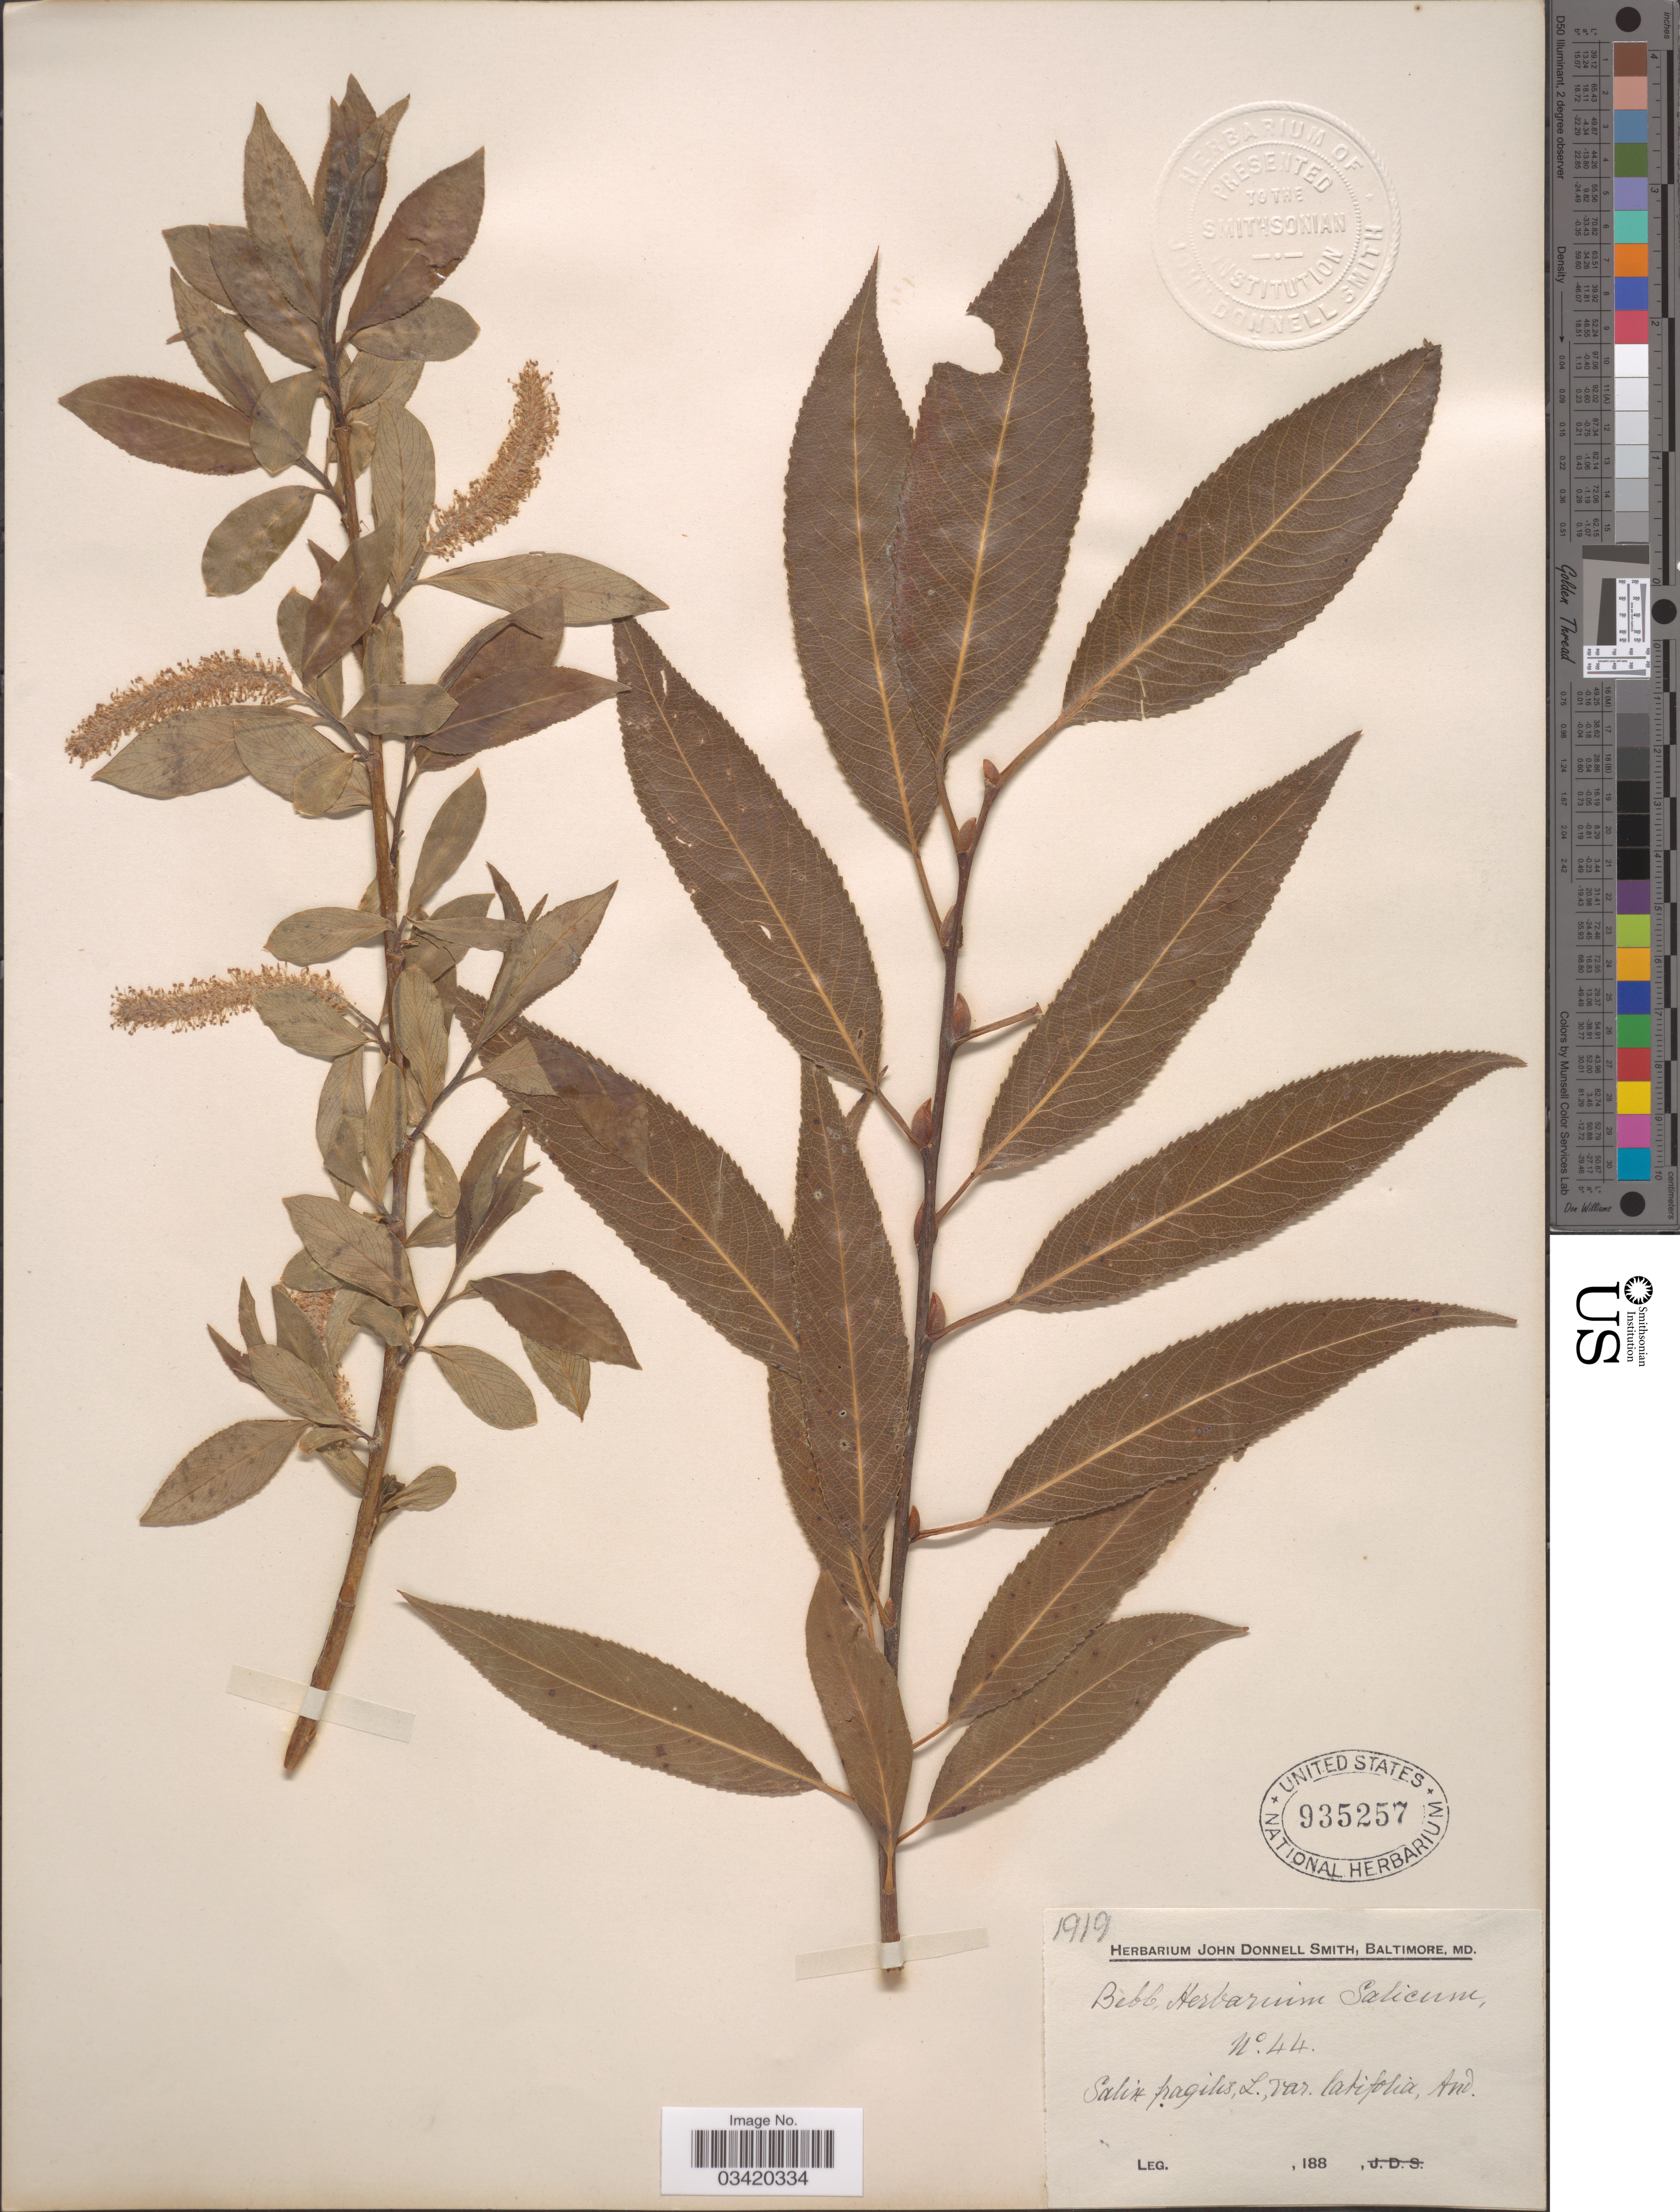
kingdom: Plantae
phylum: Tracheophyta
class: Magnoliopsida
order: Malpighiales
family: Salicaceae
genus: Salix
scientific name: Salix fragilis var. latifolia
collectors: -. Bebb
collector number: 44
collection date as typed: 188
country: United States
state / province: Maryland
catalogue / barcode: US 935257